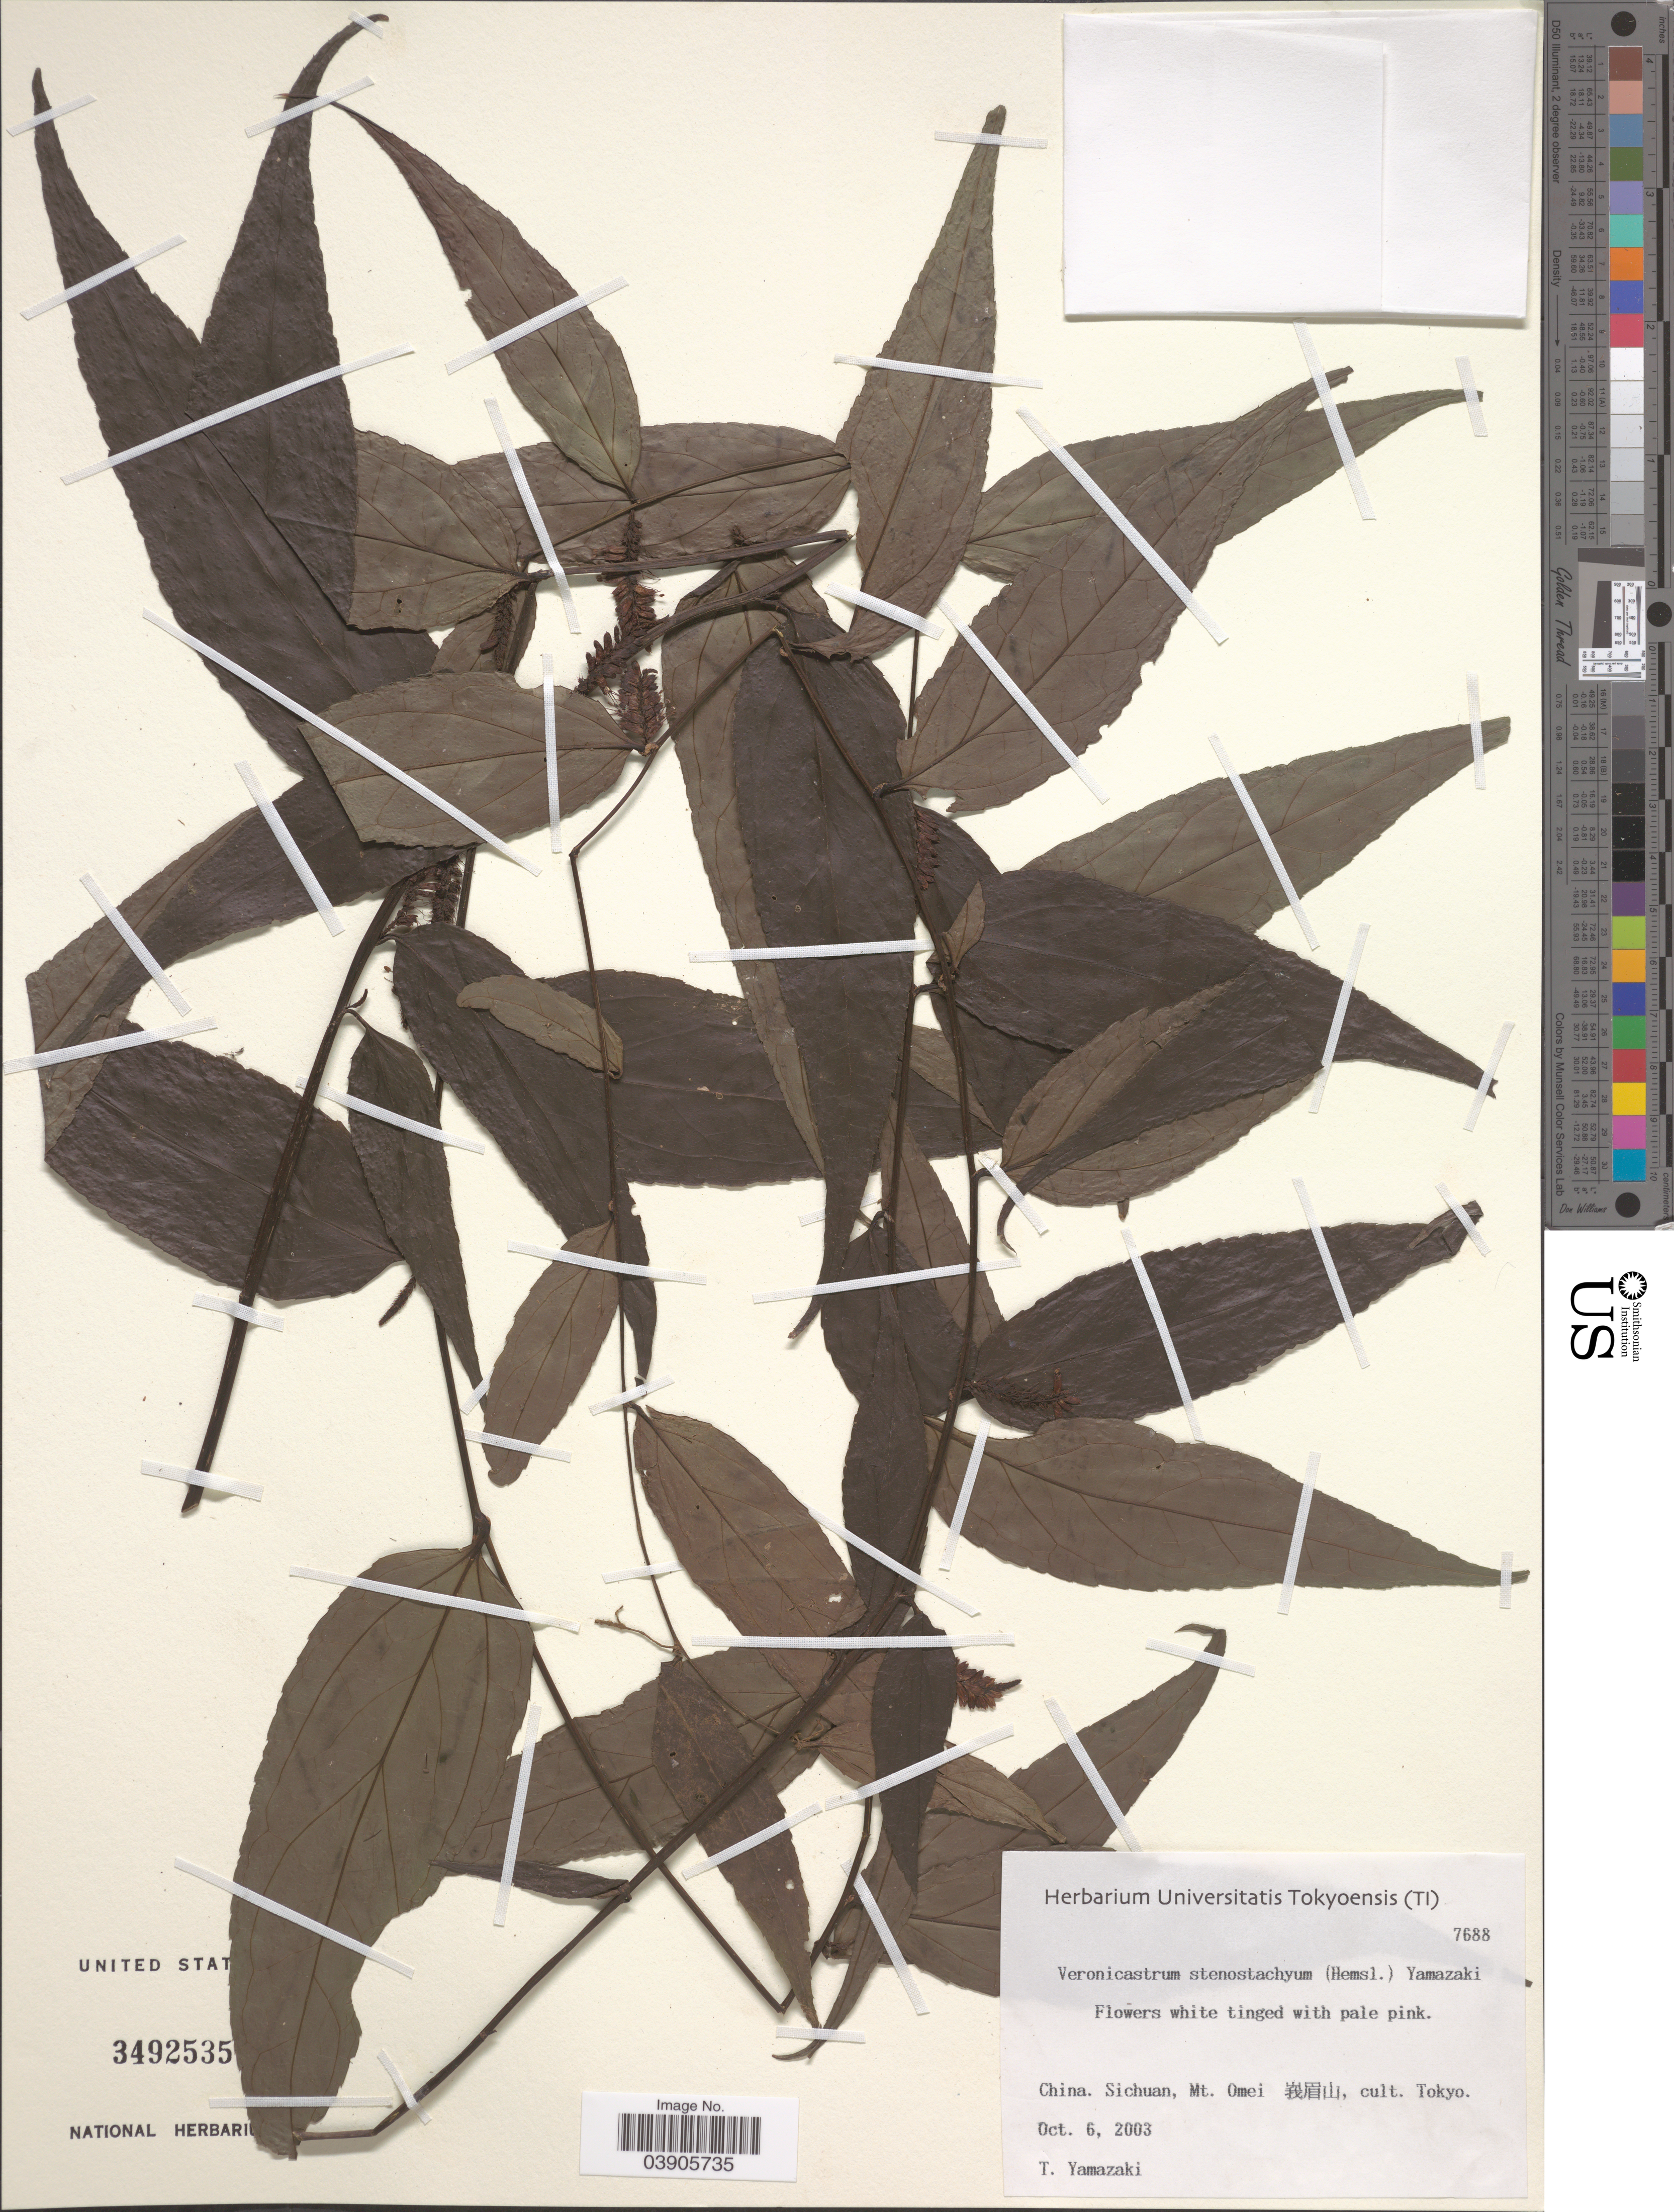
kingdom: Plantae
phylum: Tracheophyta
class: Magnoliopsida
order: Lamiales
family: Plantaginaceae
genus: Veronicastrum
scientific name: Veronicastrum stenostachyum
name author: (Hemsl.) T. Yamaz.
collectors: T. Yamazaki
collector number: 7688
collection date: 2003-10-06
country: China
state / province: Sichuan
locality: Mt. Omei X, cult. Tokyo.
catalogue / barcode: US 3492535